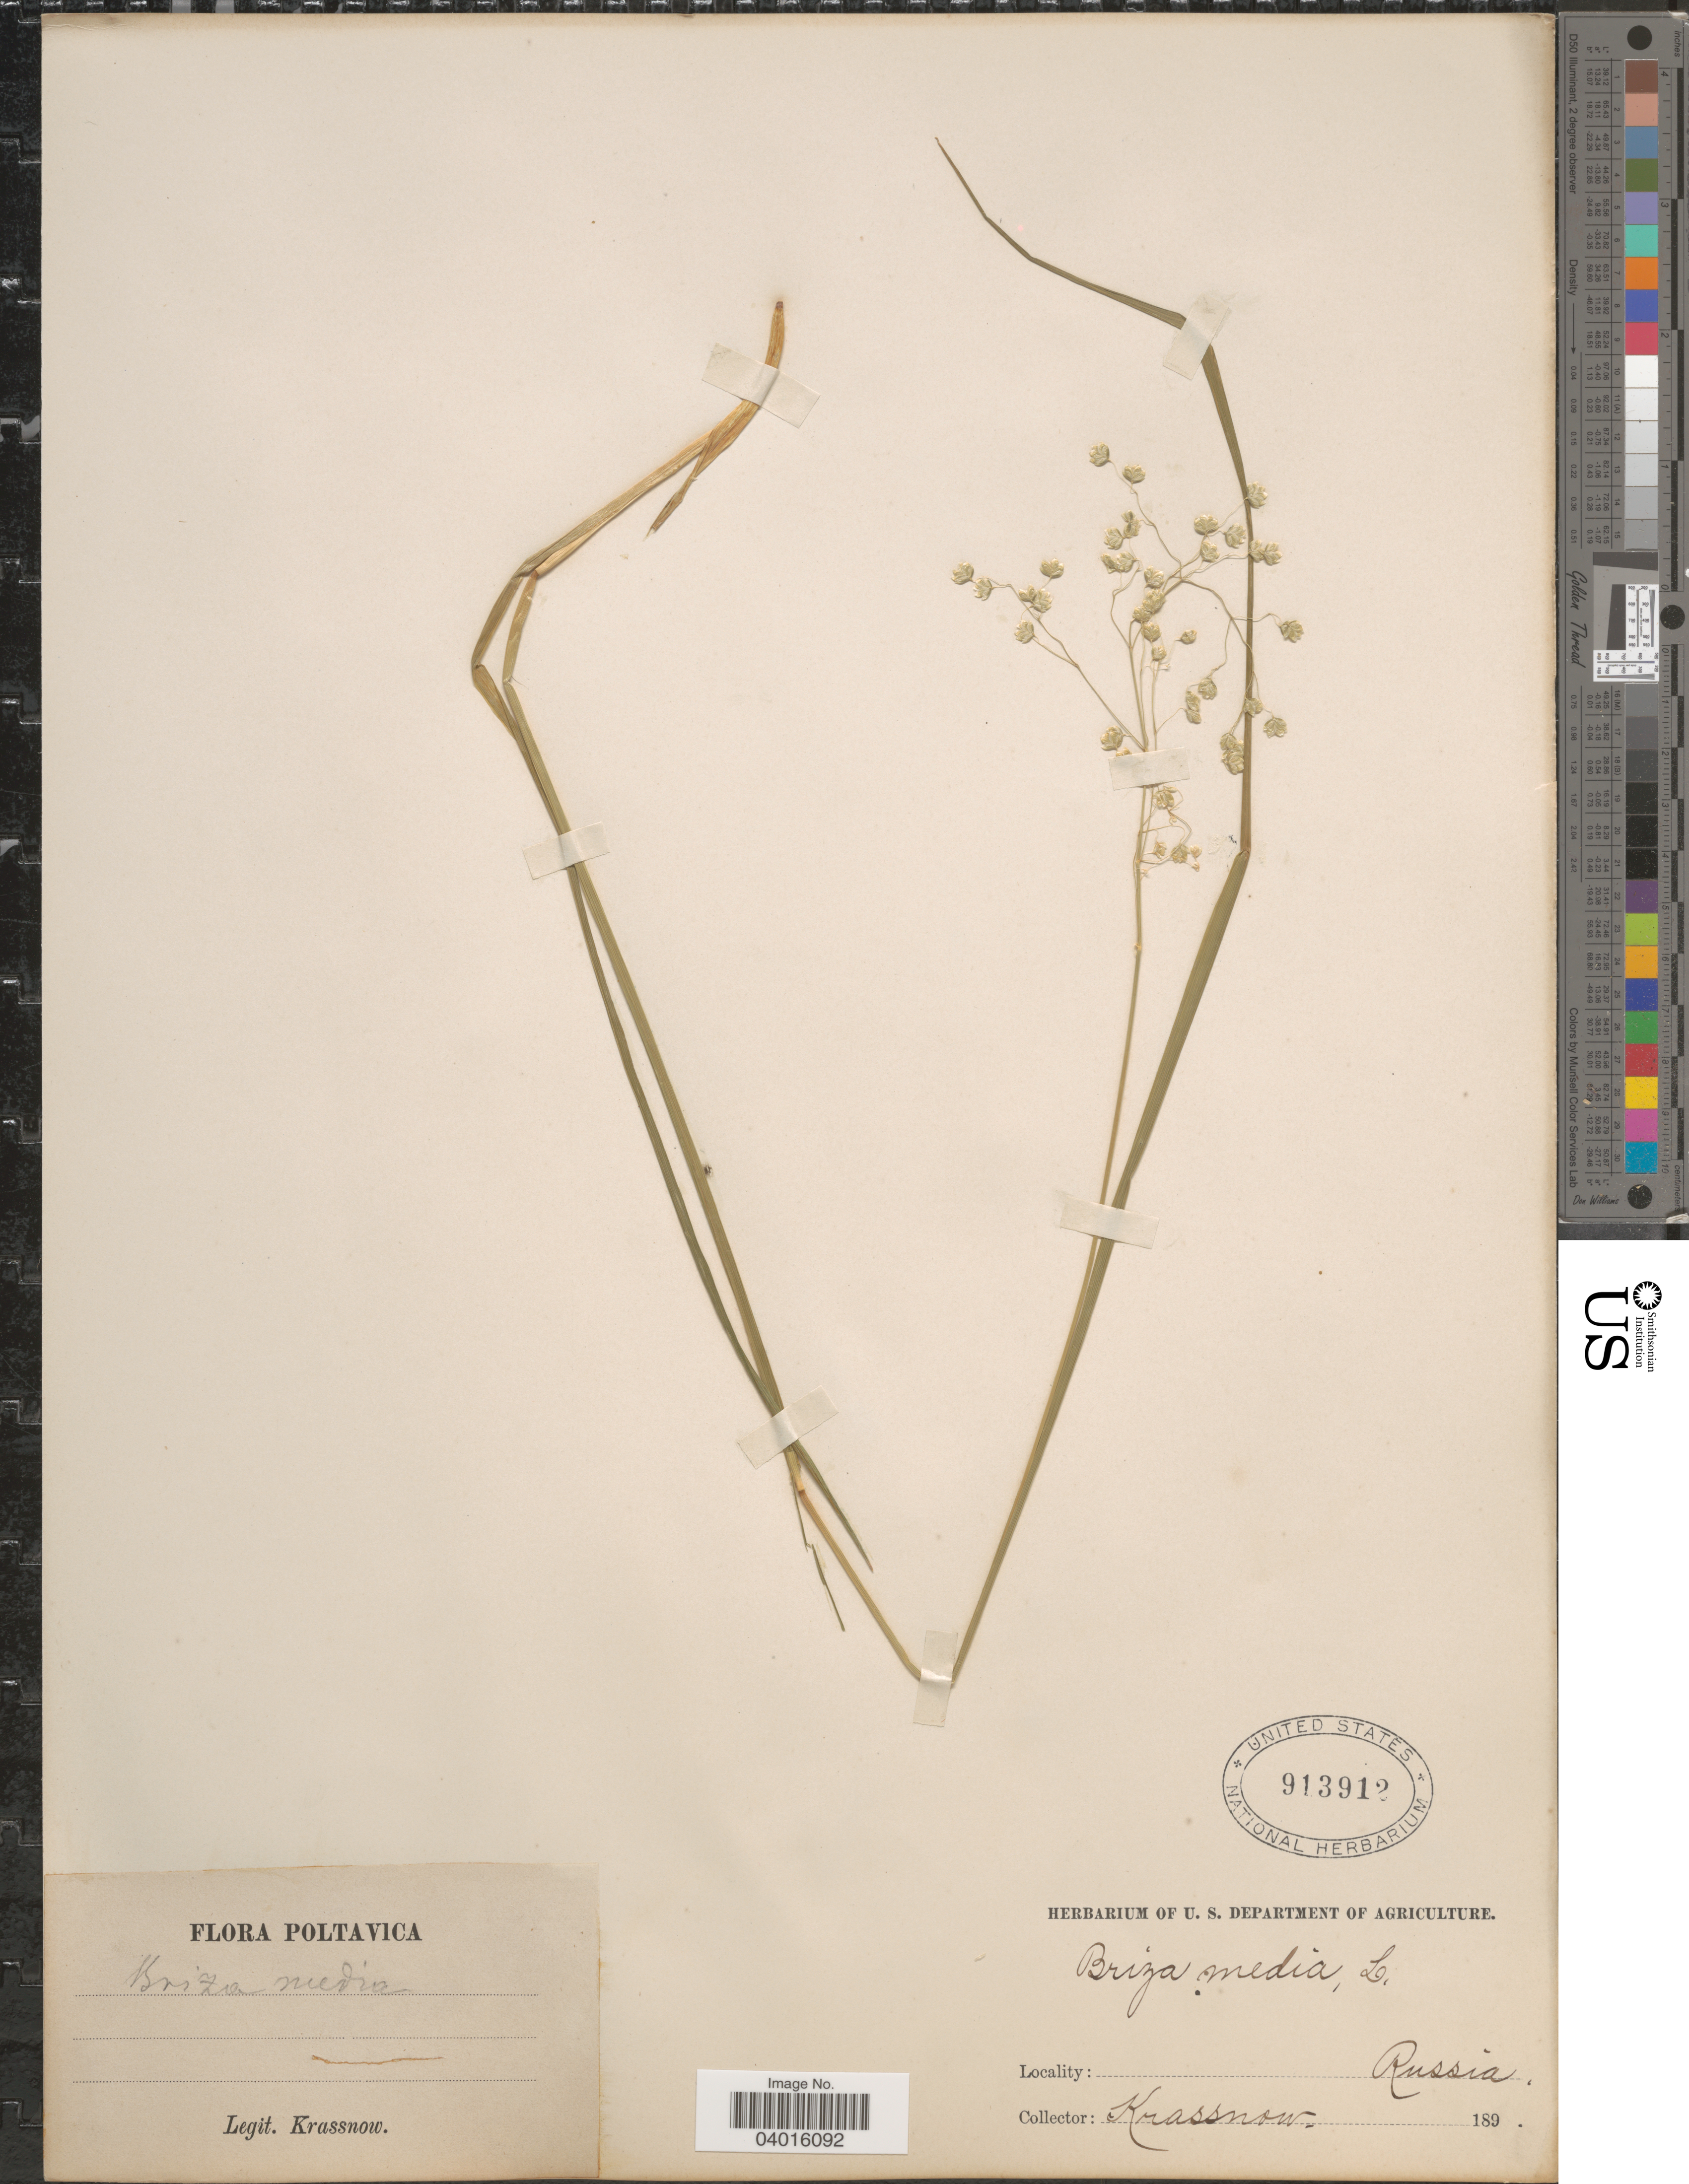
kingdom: Plantae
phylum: Tracheophyta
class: Liliopsida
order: Poales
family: Poaceae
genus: Briza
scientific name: Briza media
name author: L.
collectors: -. Krassnow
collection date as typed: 189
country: Ukraine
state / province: Poltava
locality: Poltavica.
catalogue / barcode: US 913912